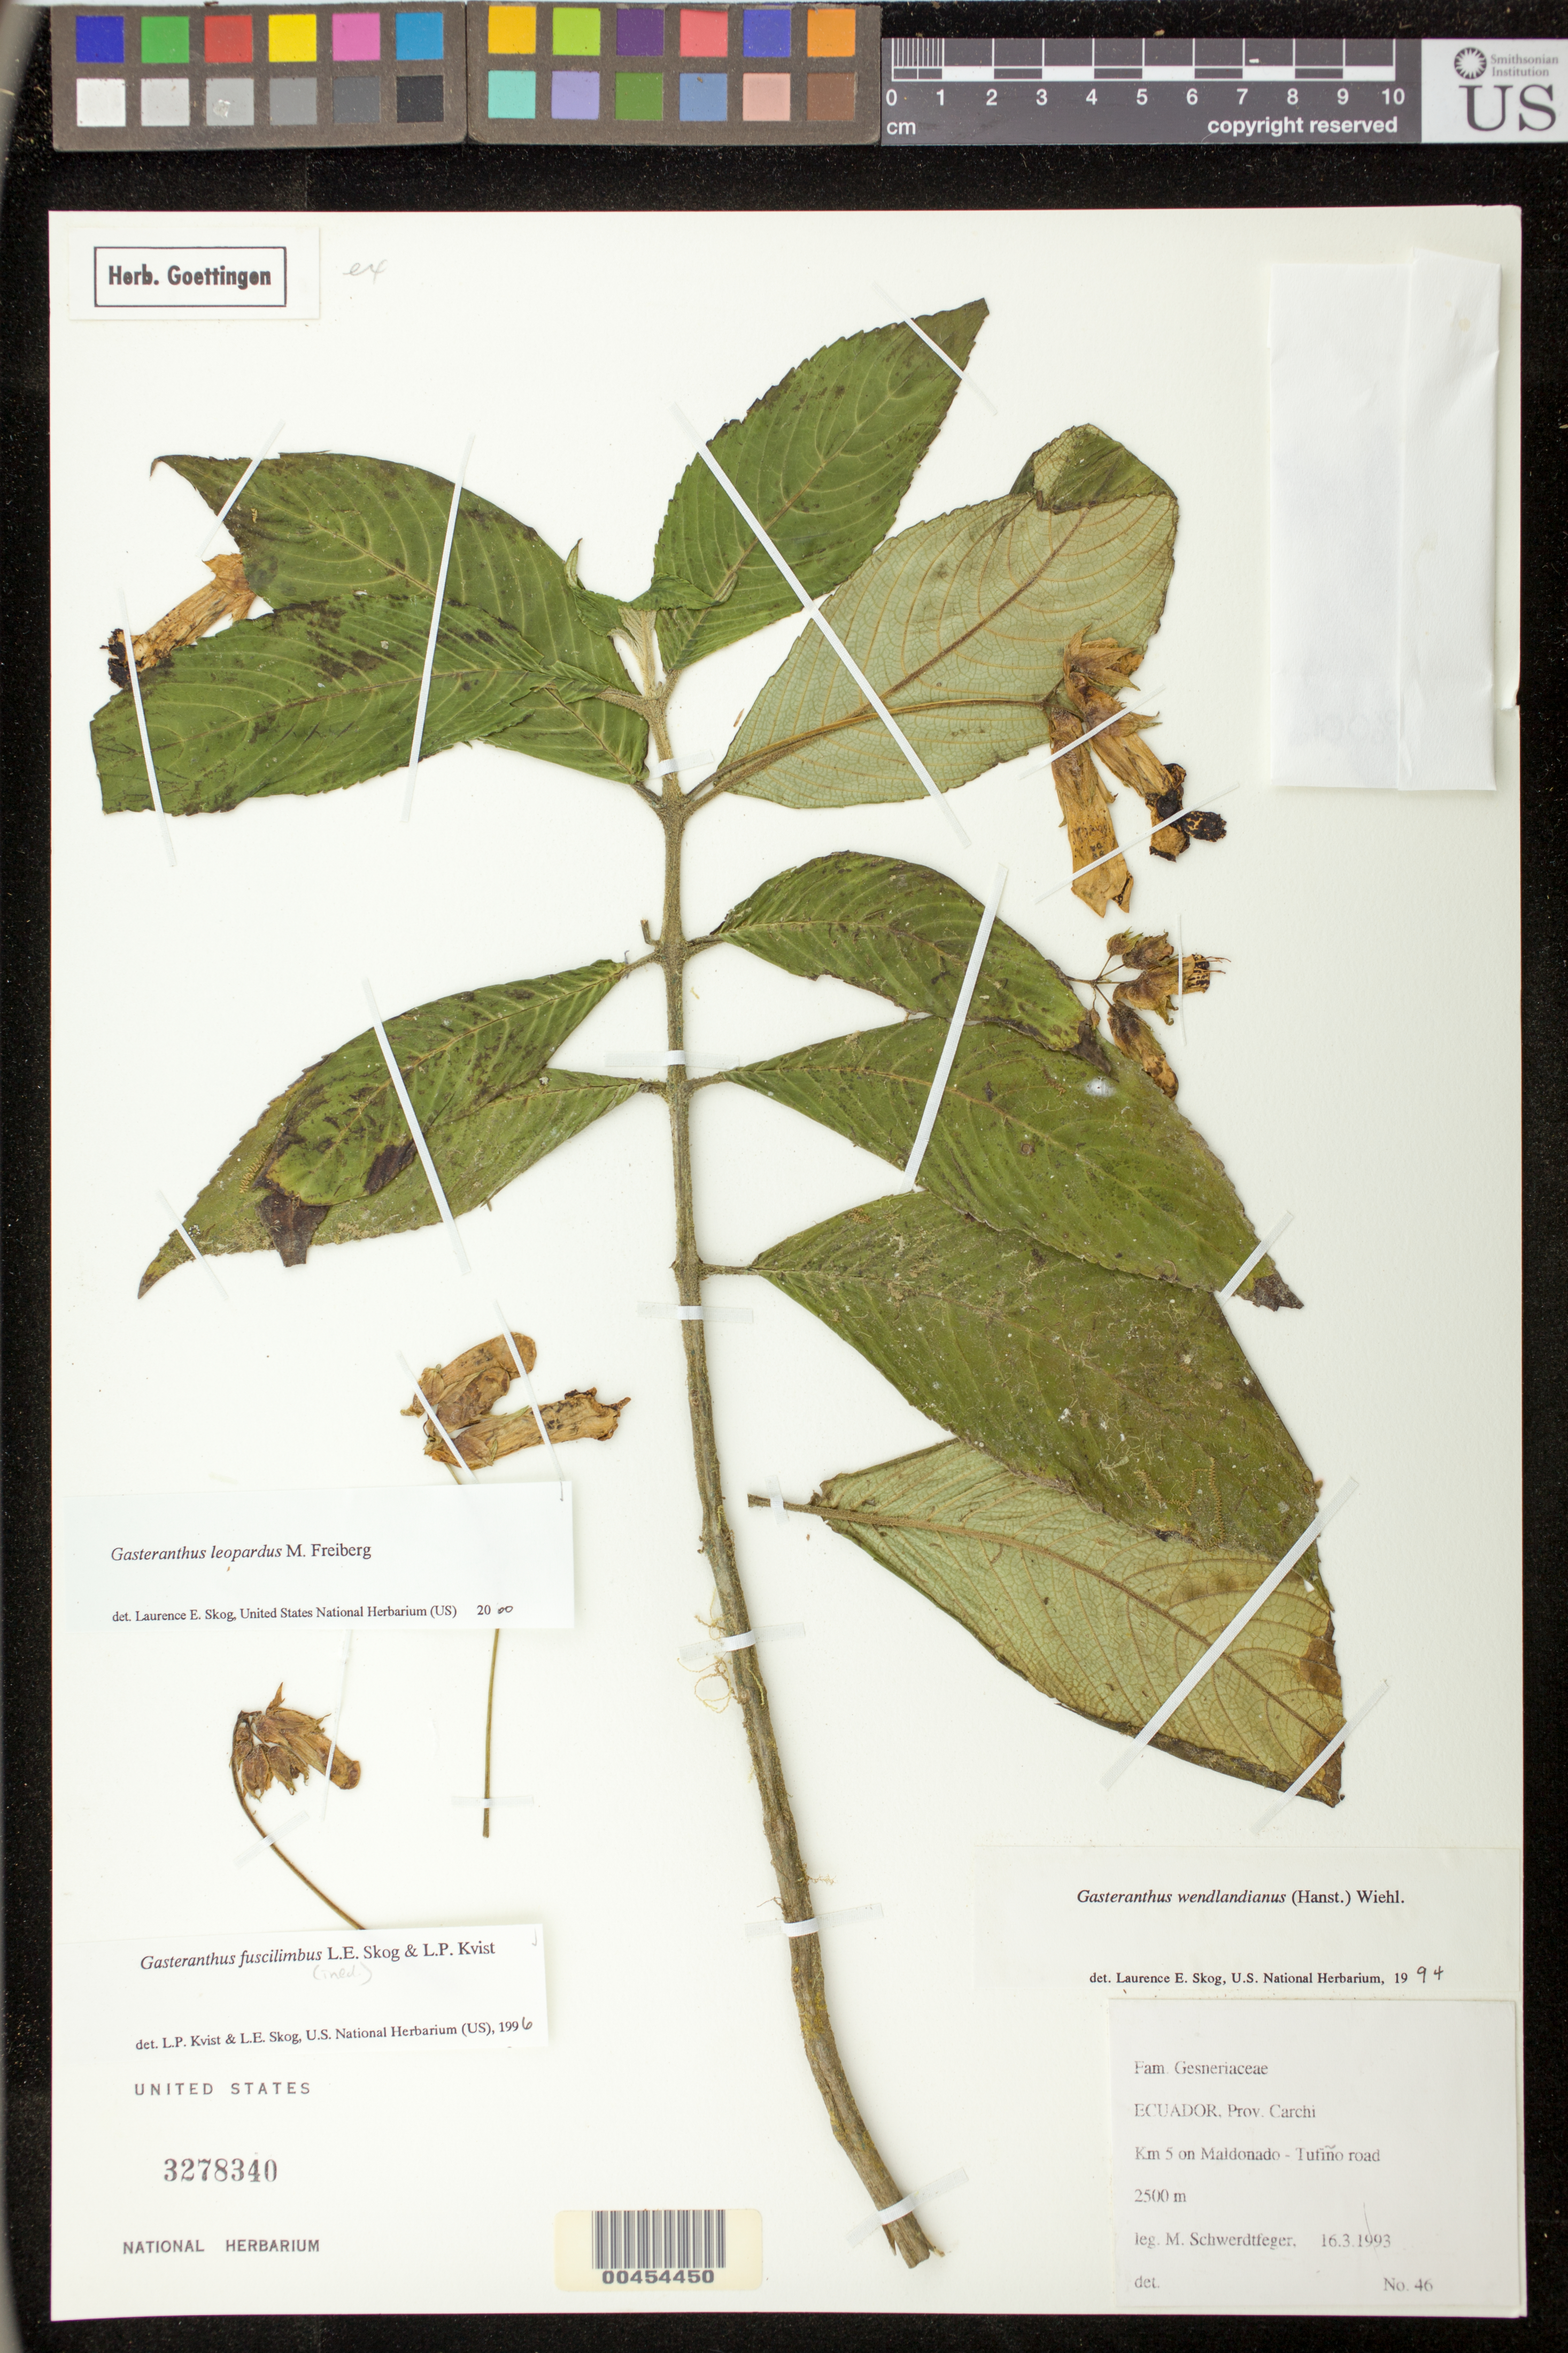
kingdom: Plantae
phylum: Tracheophyta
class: Magnoliopsida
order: Lamiales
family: Gesneriaceae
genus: Gasteranthus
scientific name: Gasteranthus leopardus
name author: M. Freiberg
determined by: Skog, Laurence E.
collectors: M. Schwerdtfeger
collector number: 46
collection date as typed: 16 Mar 1993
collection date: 1993-03-16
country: Ecuador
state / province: Carchi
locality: Km 5 on Maldonado-Tufiño road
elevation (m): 2500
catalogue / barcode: US 3278340